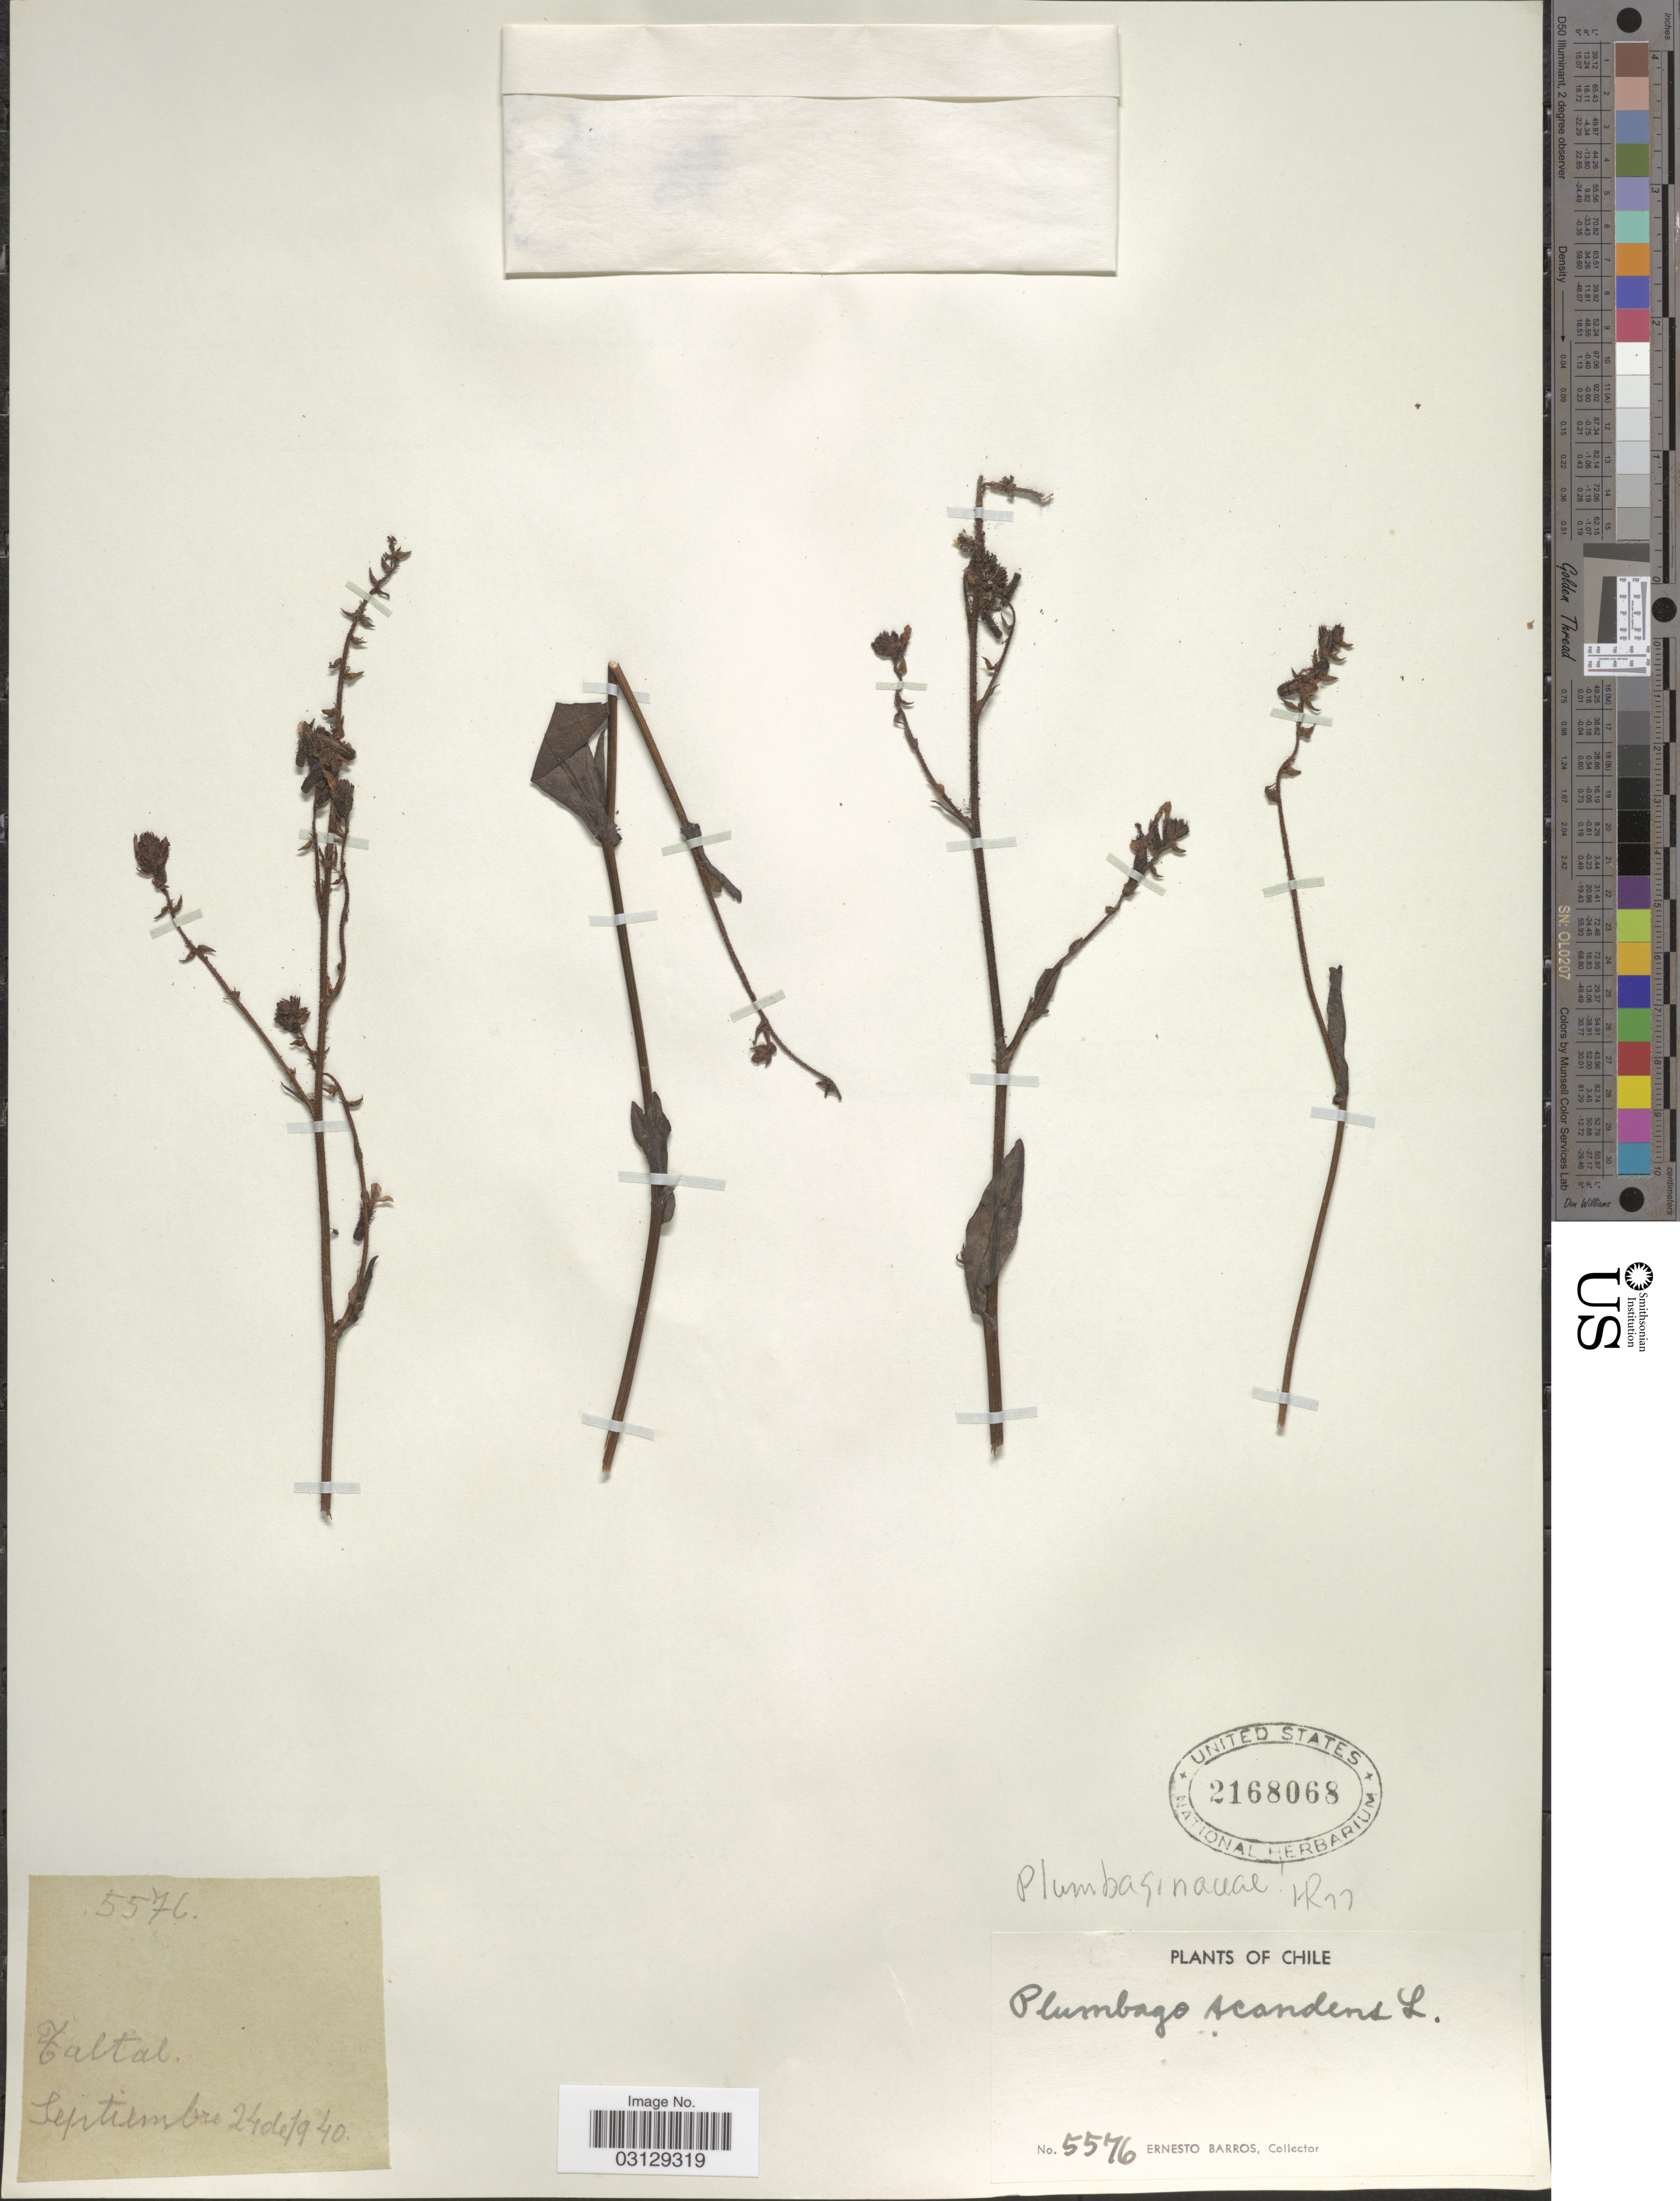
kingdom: Plantae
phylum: Tracheophyta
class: Magnoliopsida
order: Caryophyllales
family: Plumbaginaceae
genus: Plumbago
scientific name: Plumbago scandens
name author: L.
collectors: E. Barros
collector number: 5576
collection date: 1940-09-24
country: Chile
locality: Taltal.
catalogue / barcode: US 2168068